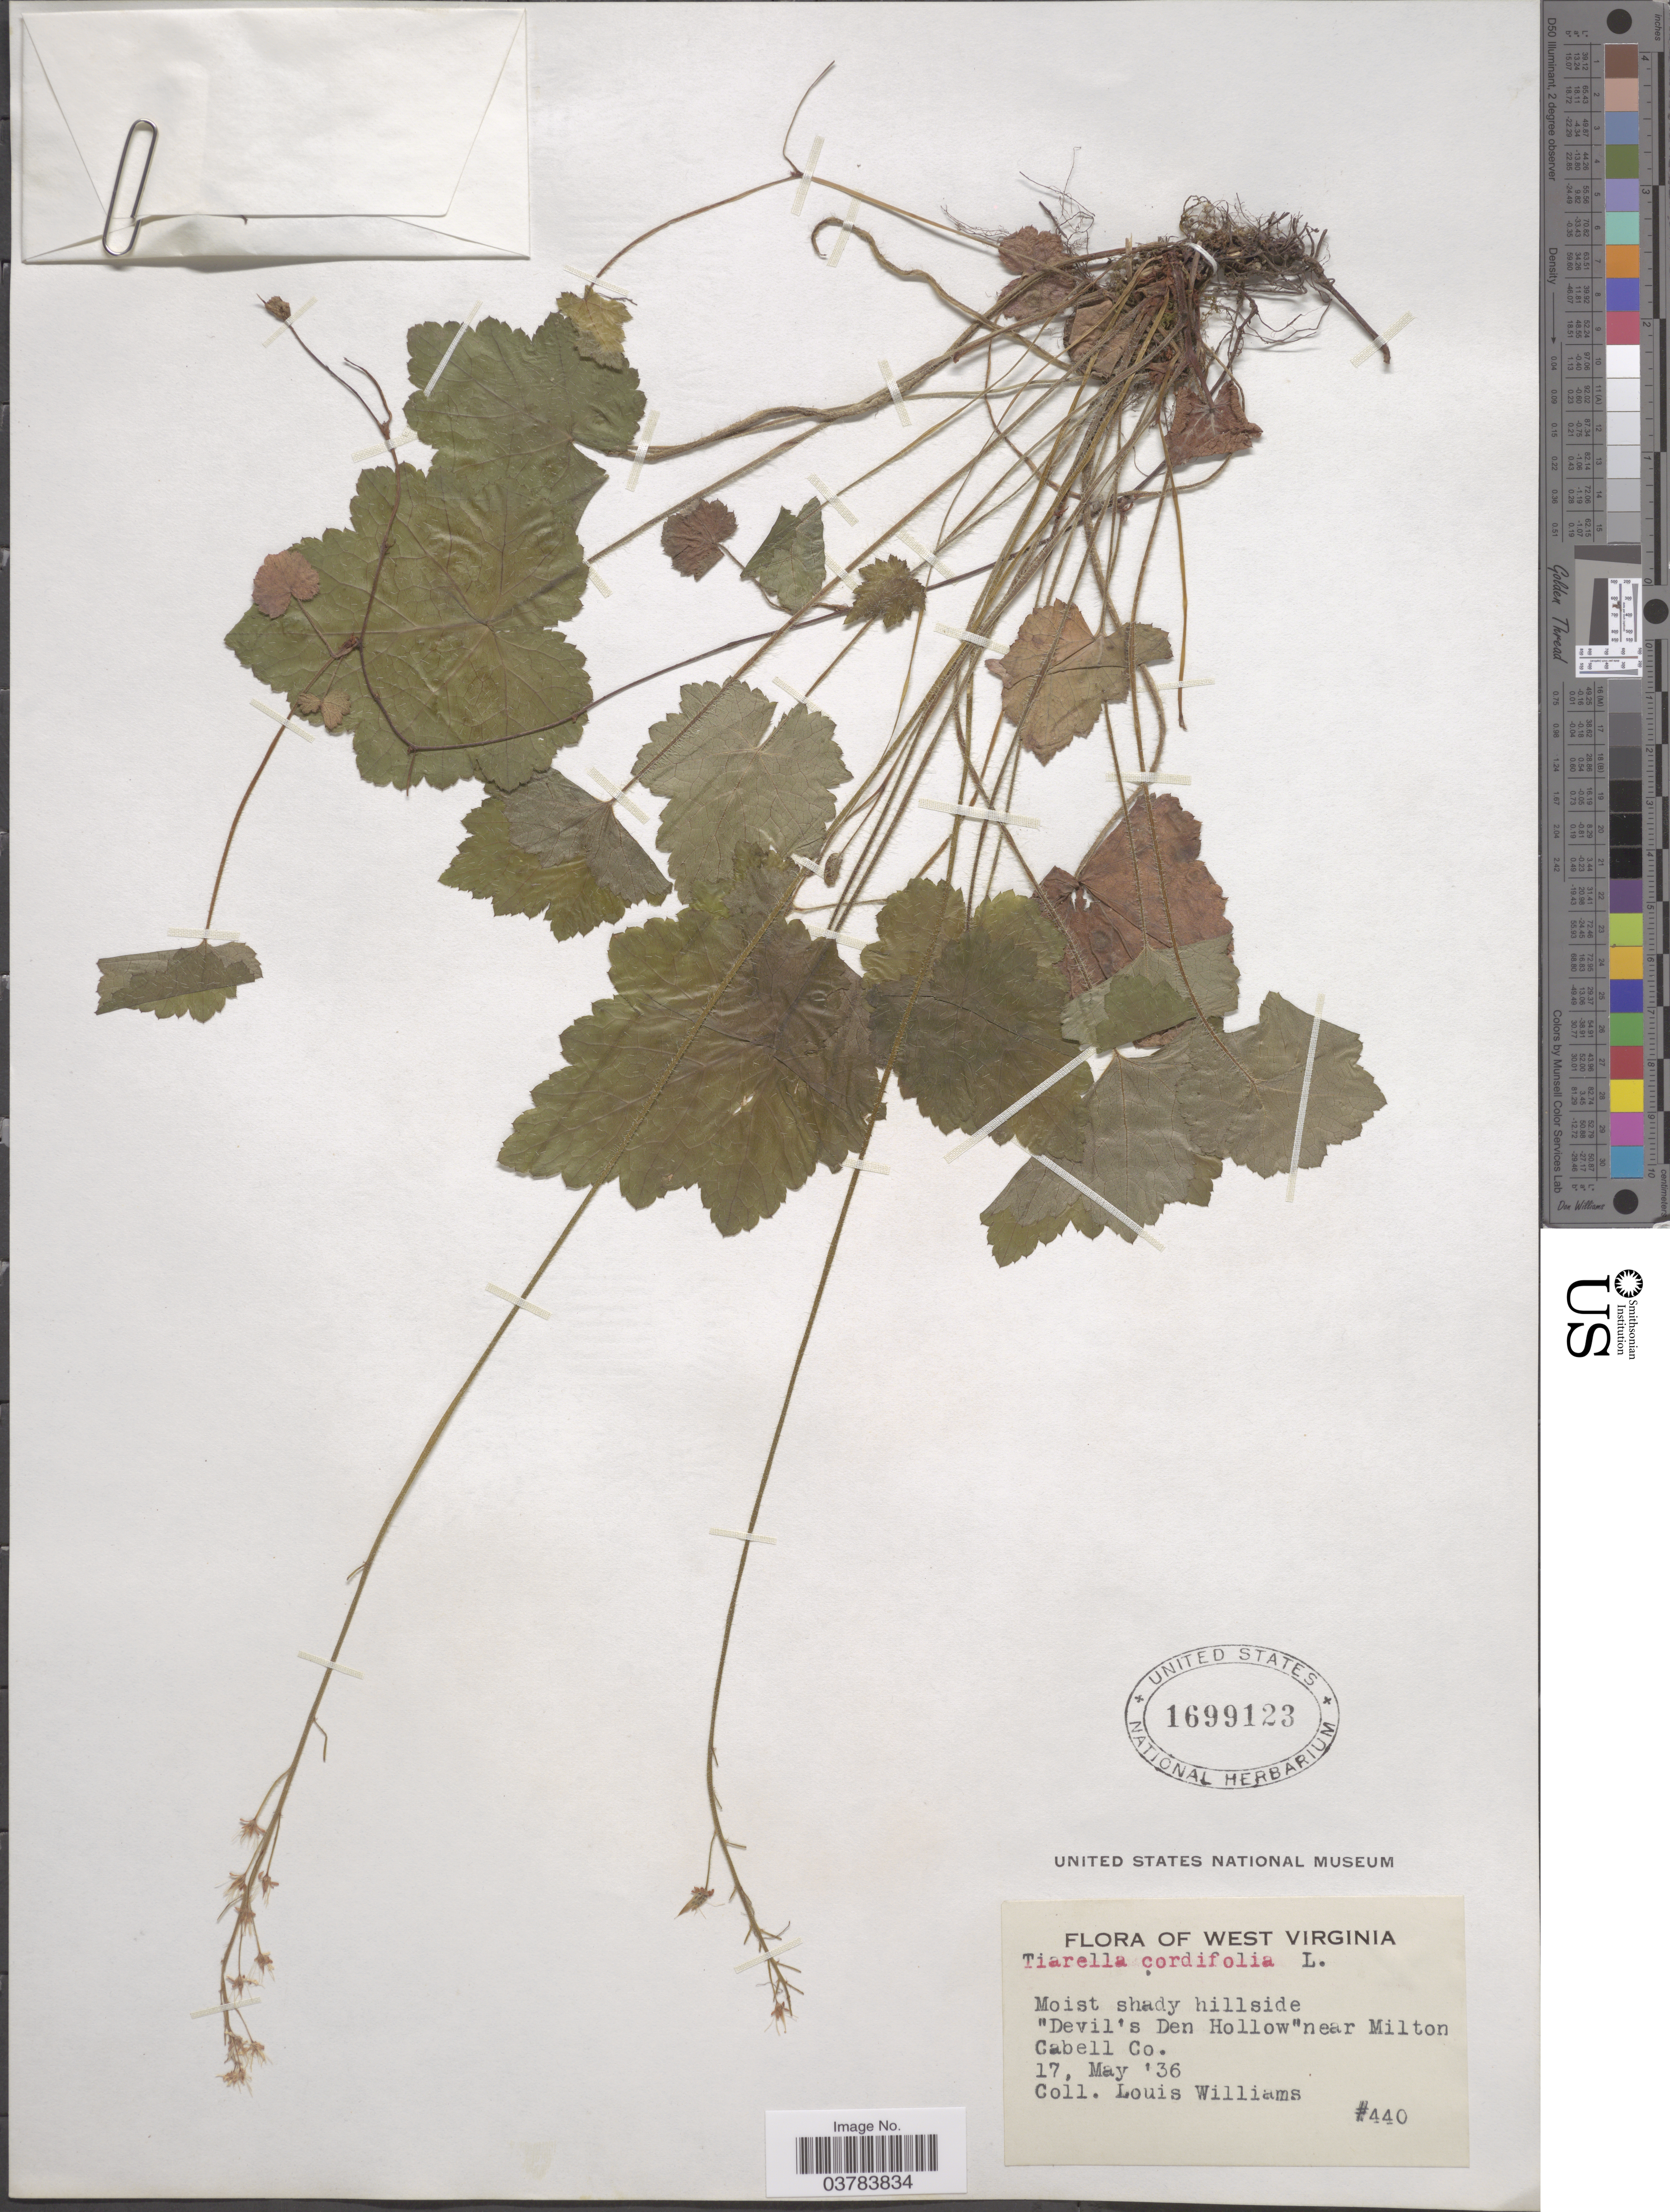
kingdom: Plantae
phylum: Tracheophyta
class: Magnoliopsida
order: Saxifragales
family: Saxifragaceae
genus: Tiarella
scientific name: Tiarella cordifolia var. typica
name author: Lakela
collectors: L. Williams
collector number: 440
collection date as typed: Transcribed d/m/y: 17/5/36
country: United States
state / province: West Virginia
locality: Devil's Den Hollow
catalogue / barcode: US 1699123